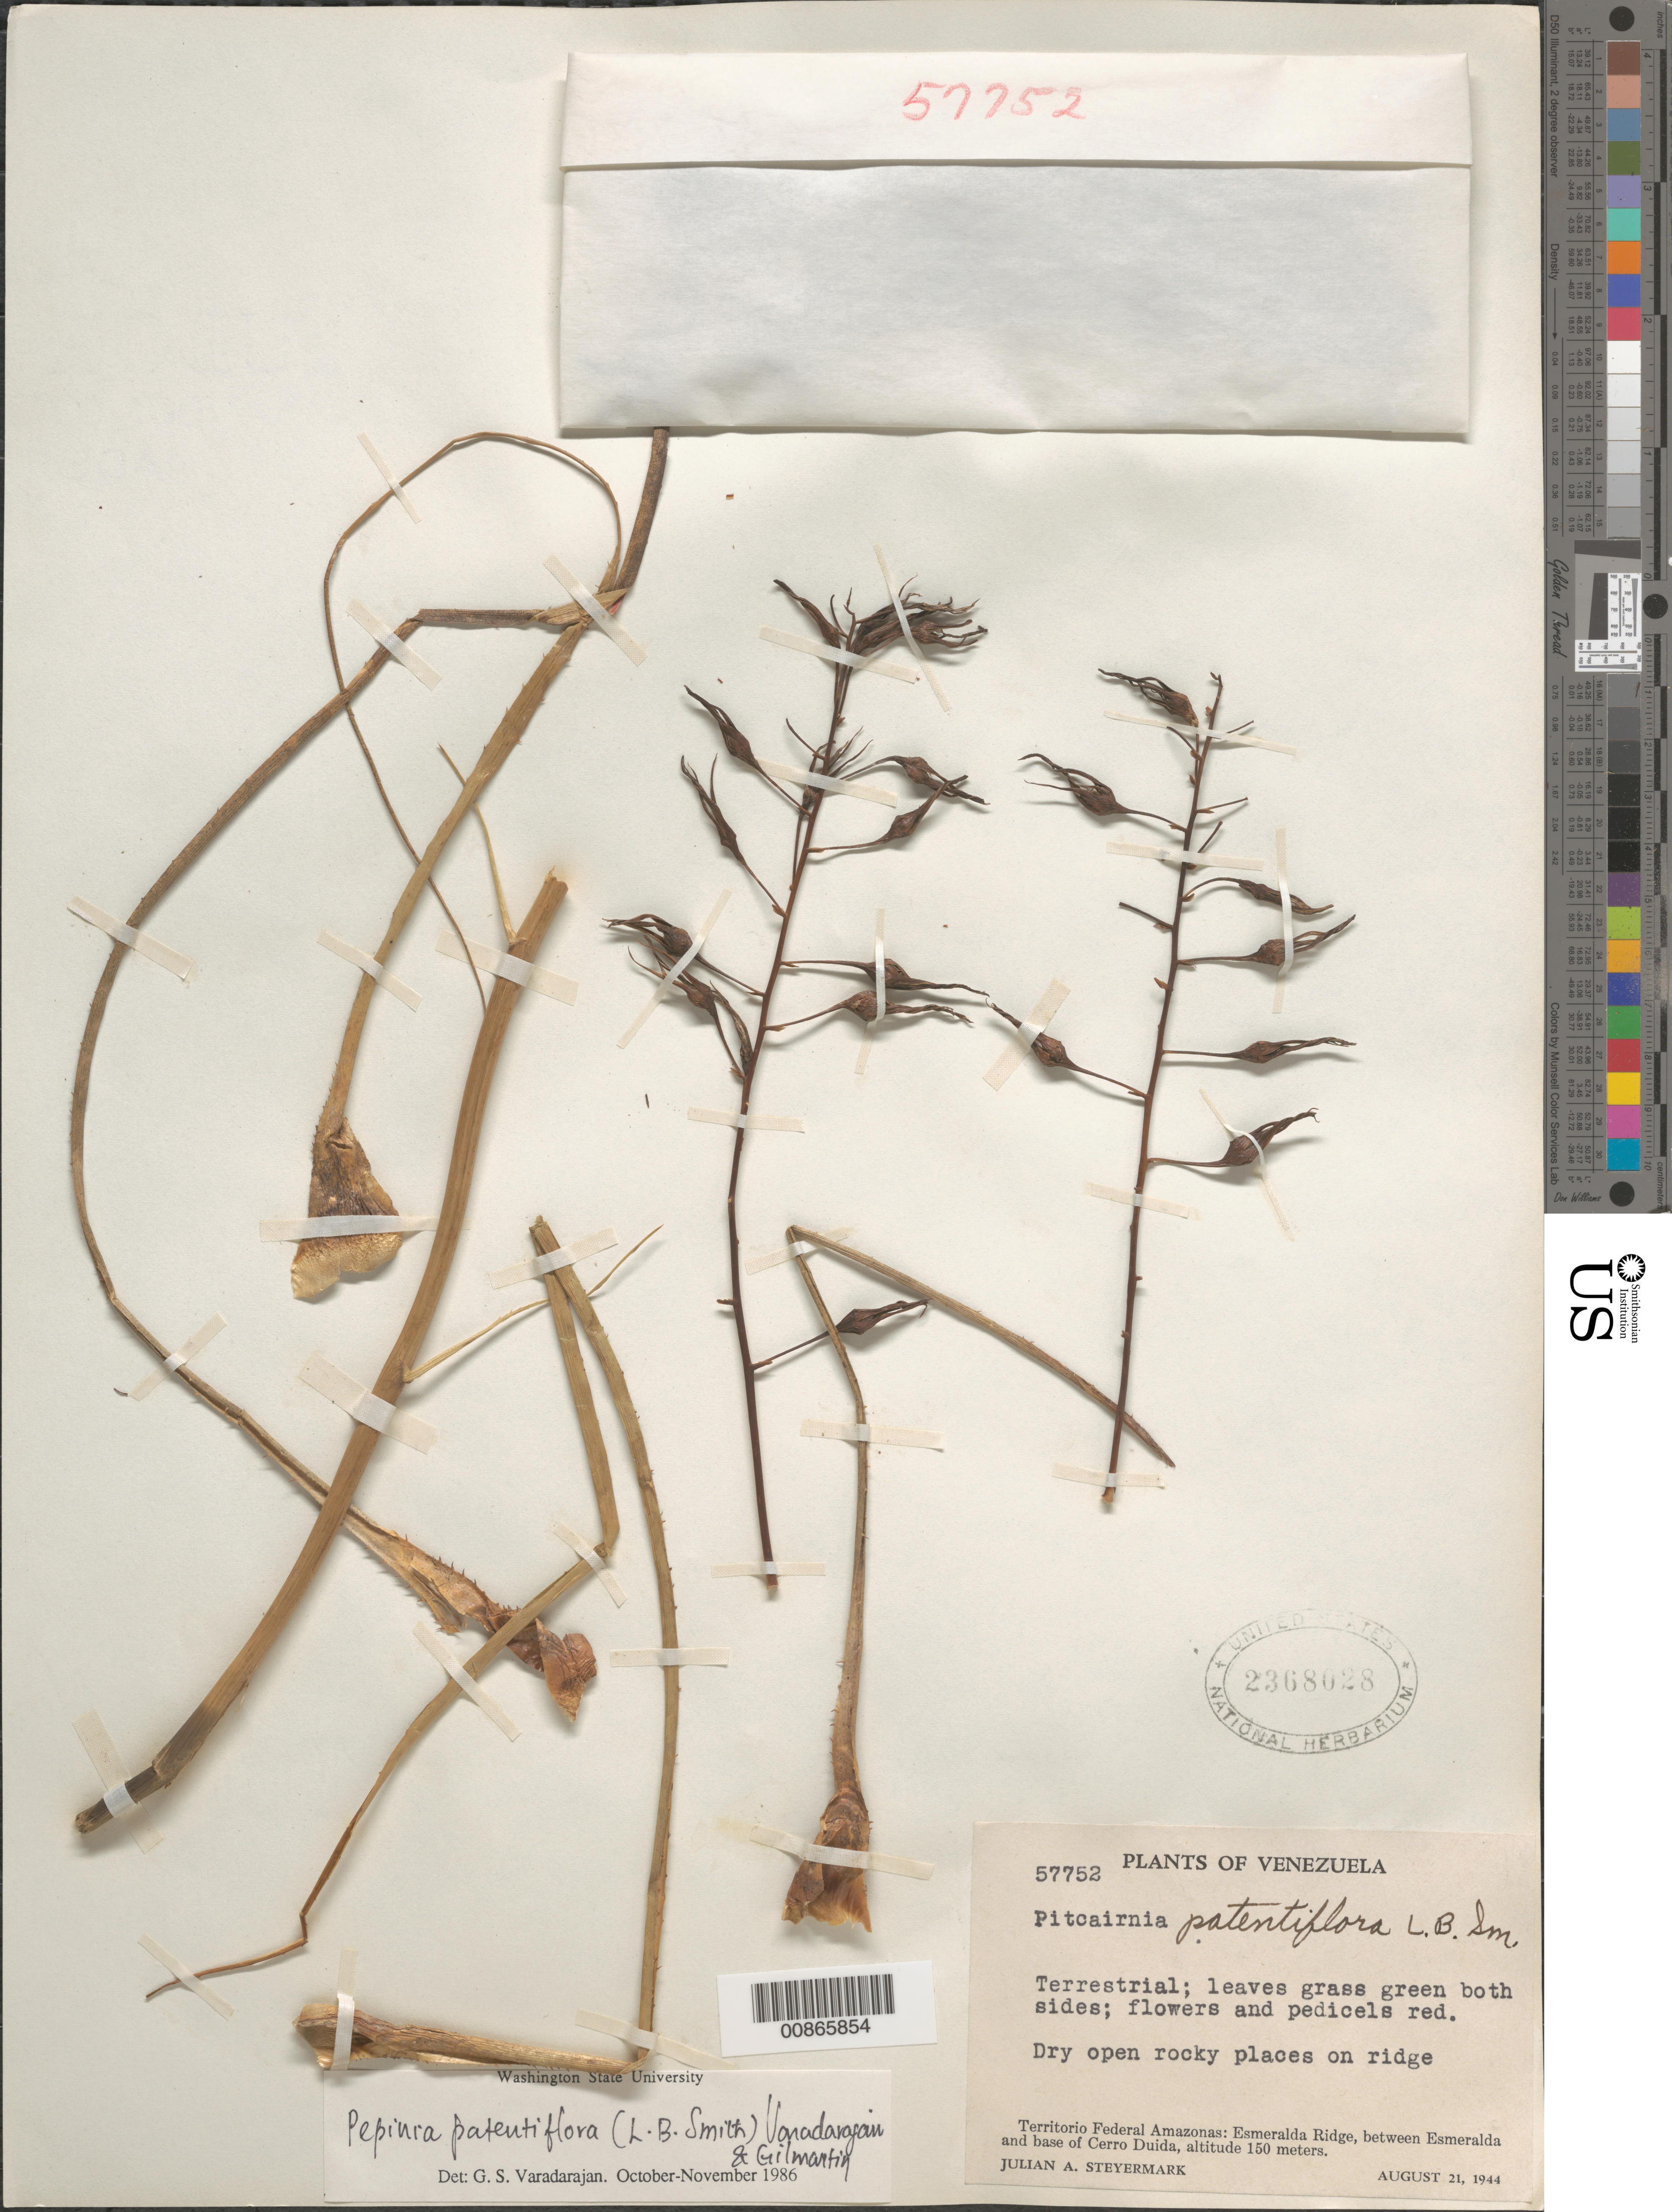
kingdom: Plantae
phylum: Tracheophyta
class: Liliopsida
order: Poales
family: Bromeliaceae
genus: Pitcairnia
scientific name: Pitcairnia patentiflora var. patentiflora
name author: L.B. Sm.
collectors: J. Steyermark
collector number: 57752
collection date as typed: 21-Aug-44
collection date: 1944-08-21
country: Venezuela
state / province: Amazonas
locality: Esmeralda Ridge, between Esmeralda and base of Cerro Duida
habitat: Dry open rocky places on ridge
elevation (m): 150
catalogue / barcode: US 2368028